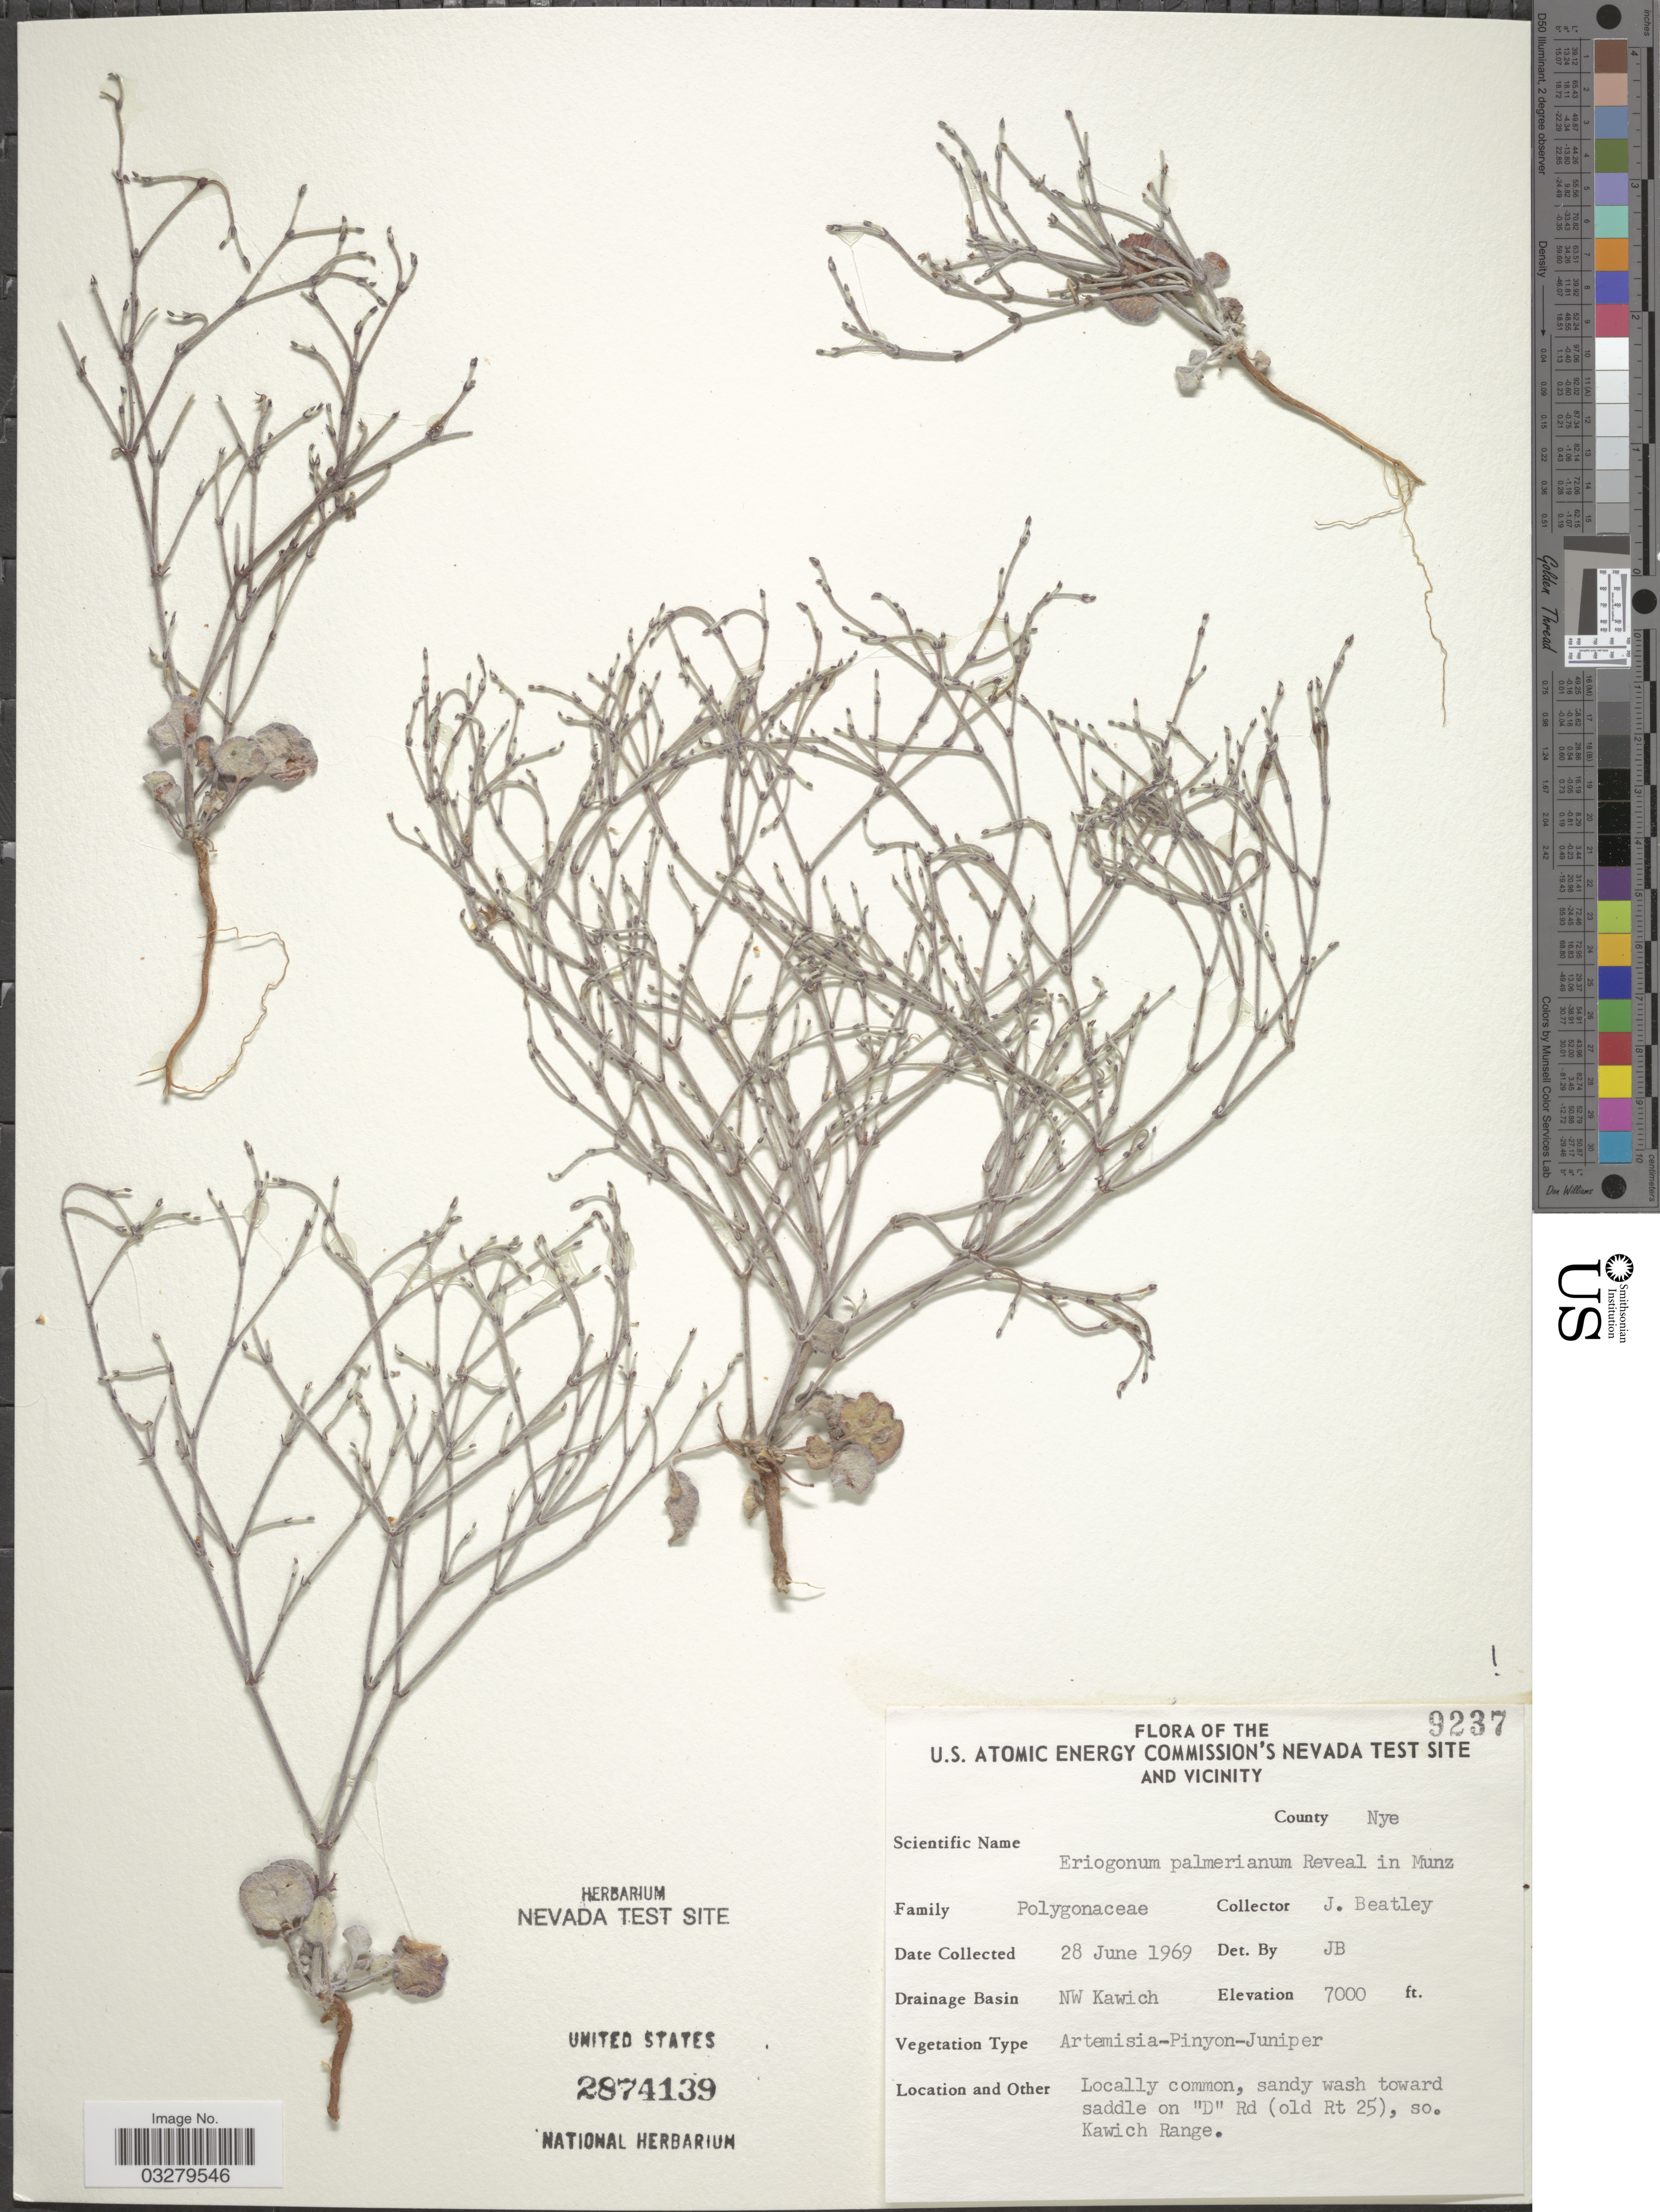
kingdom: Plantae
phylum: Tracheophyta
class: Magnoliopsida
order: Caryophyllales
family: Polygonaceae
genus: Eriogonum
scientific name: Eriogonum palmerianum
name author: Reveal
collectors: J. C. Beatley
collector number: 9237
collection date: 1969-06-28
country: United States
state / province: Nevada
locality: U.S. Atomic Energy Commission's Nevada Test Site and Vicinity. County Nye. Drainage Basin NW Kawich. Sandy wash toward saddle on "D" Rd (old Rt 25), so. Kawich Range.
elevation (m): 2134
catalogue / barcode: US 2874139